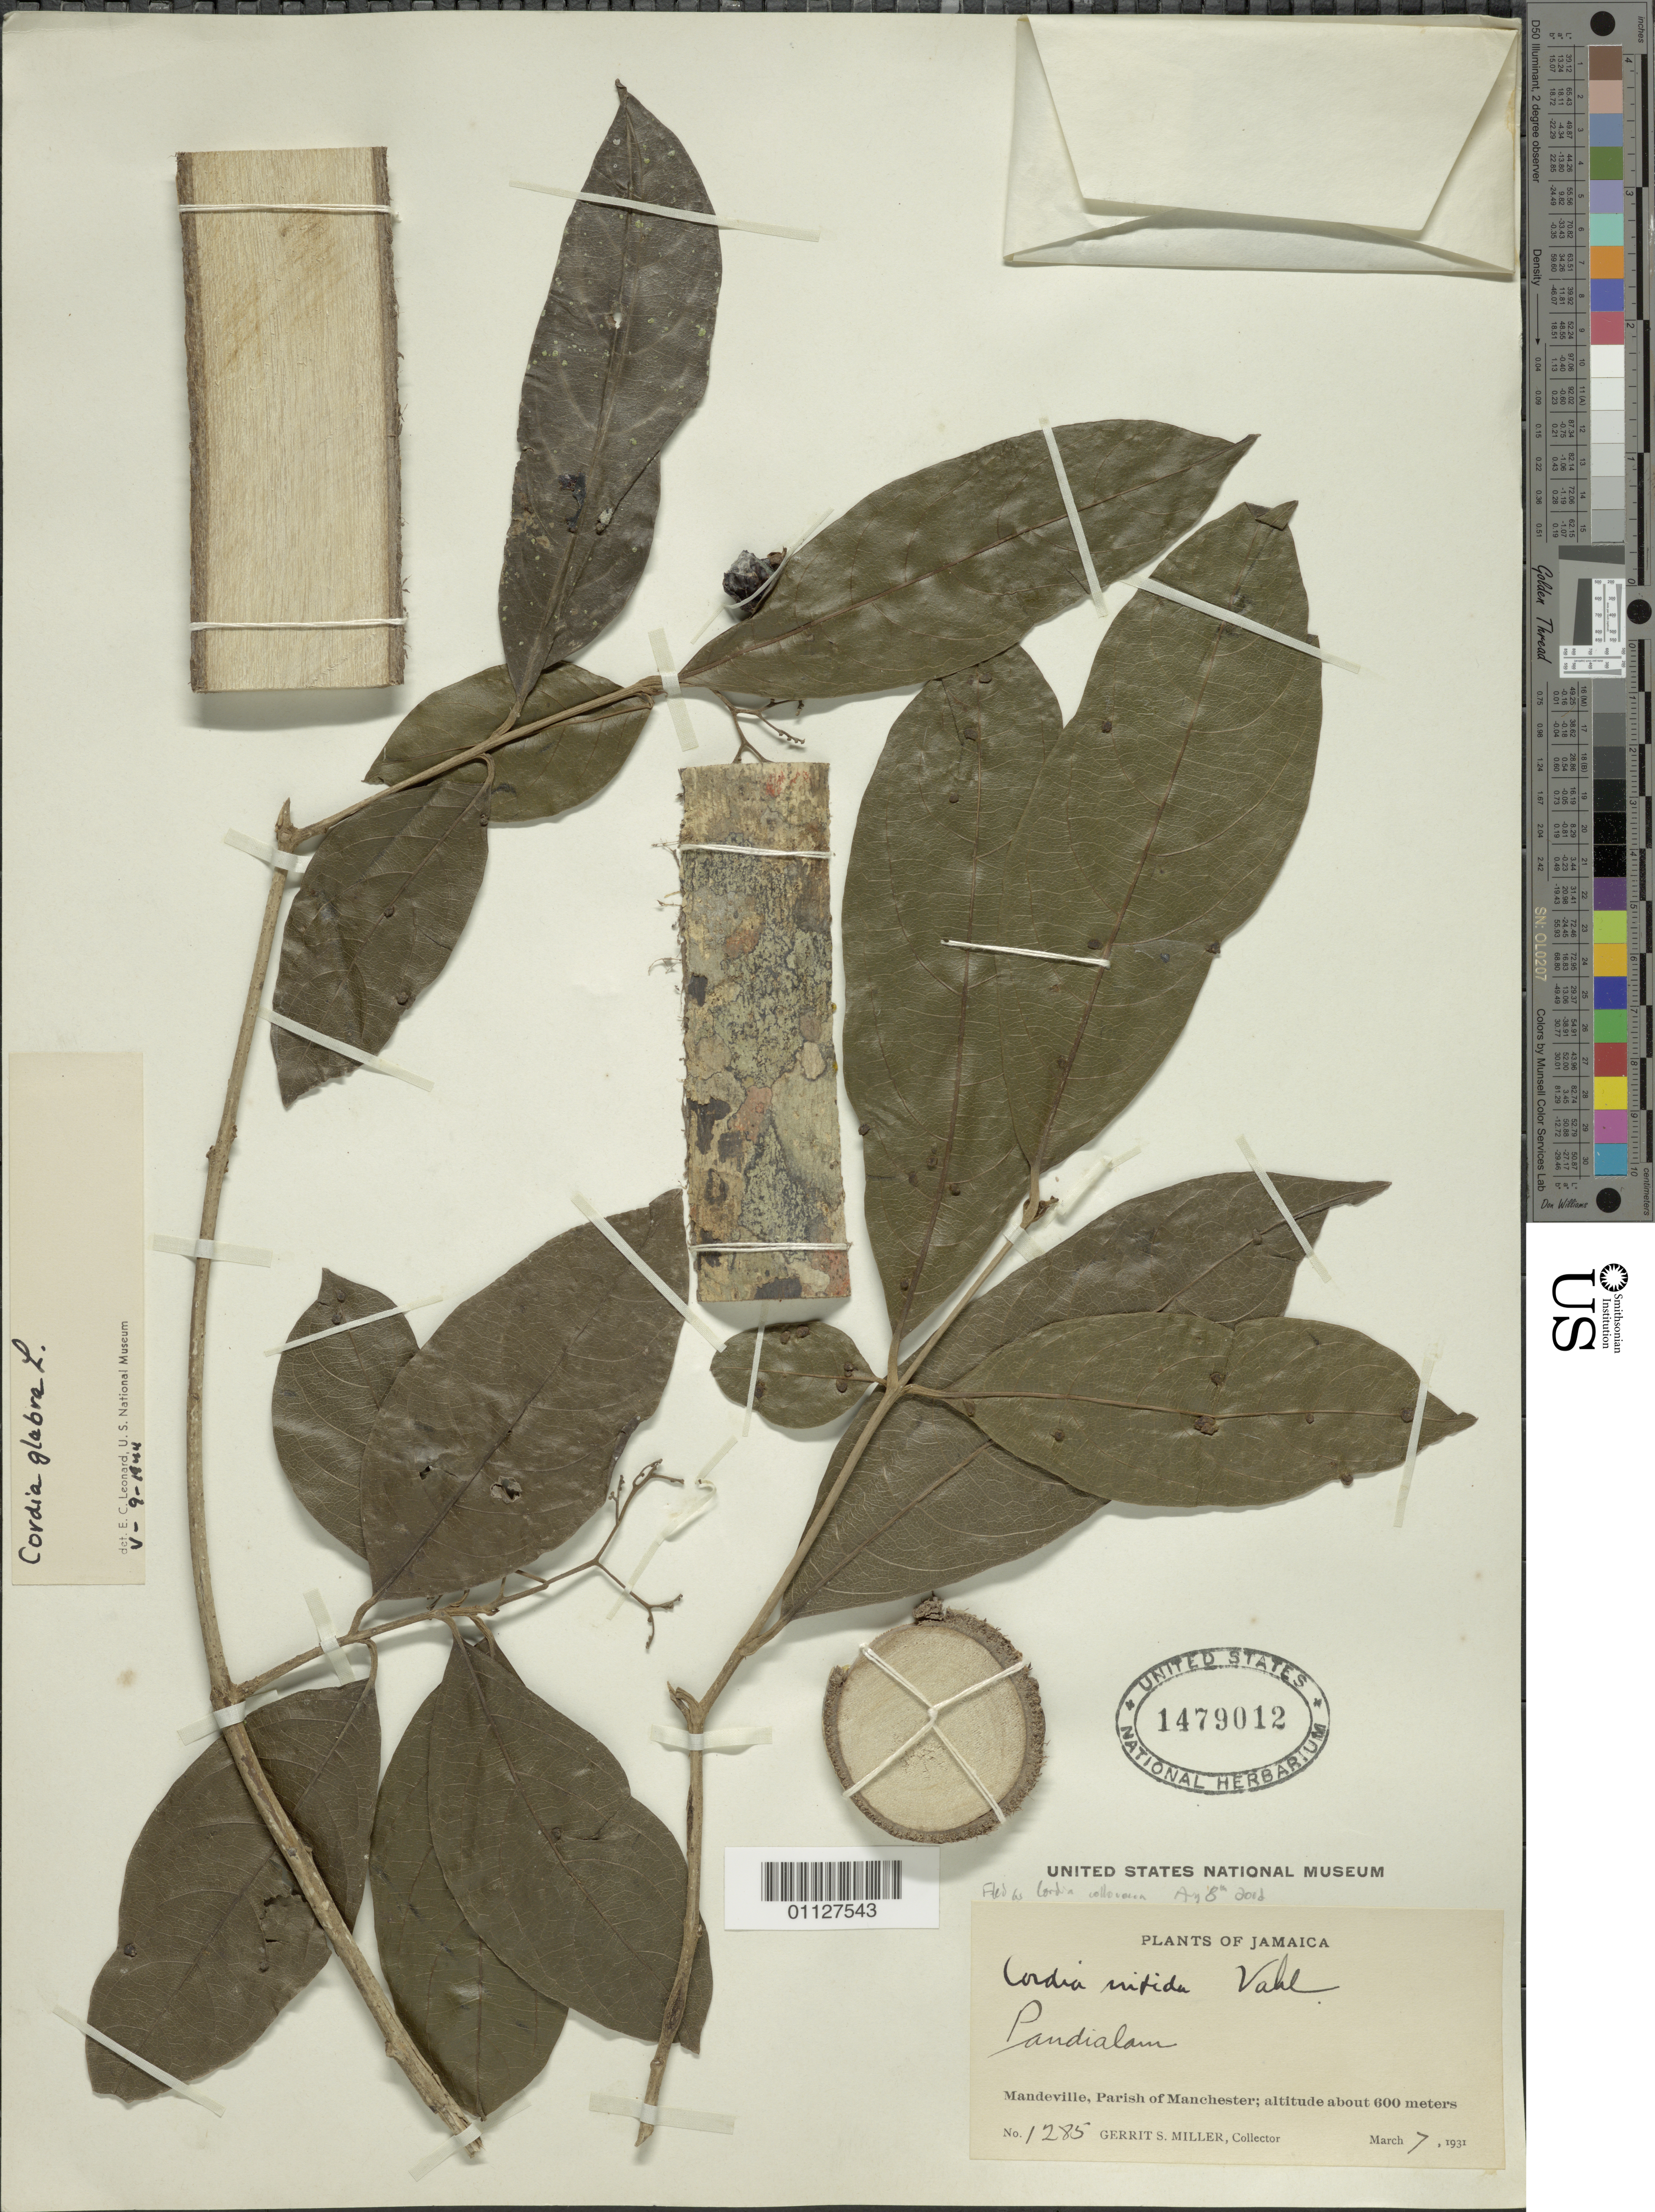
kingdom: Plantae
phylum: Tracheophyta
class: Magnoliopsida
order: Boraginales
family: Cordiaceae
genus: Cordia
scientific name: Cordia collococca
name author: L.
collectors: G. S. Miller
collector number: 1285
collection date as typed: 07 Mar 1931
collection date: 1931-03-07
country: Jamaica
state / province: Manchester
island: Jamaica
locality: Mandeville.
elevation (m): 600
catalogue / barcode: US 1479012